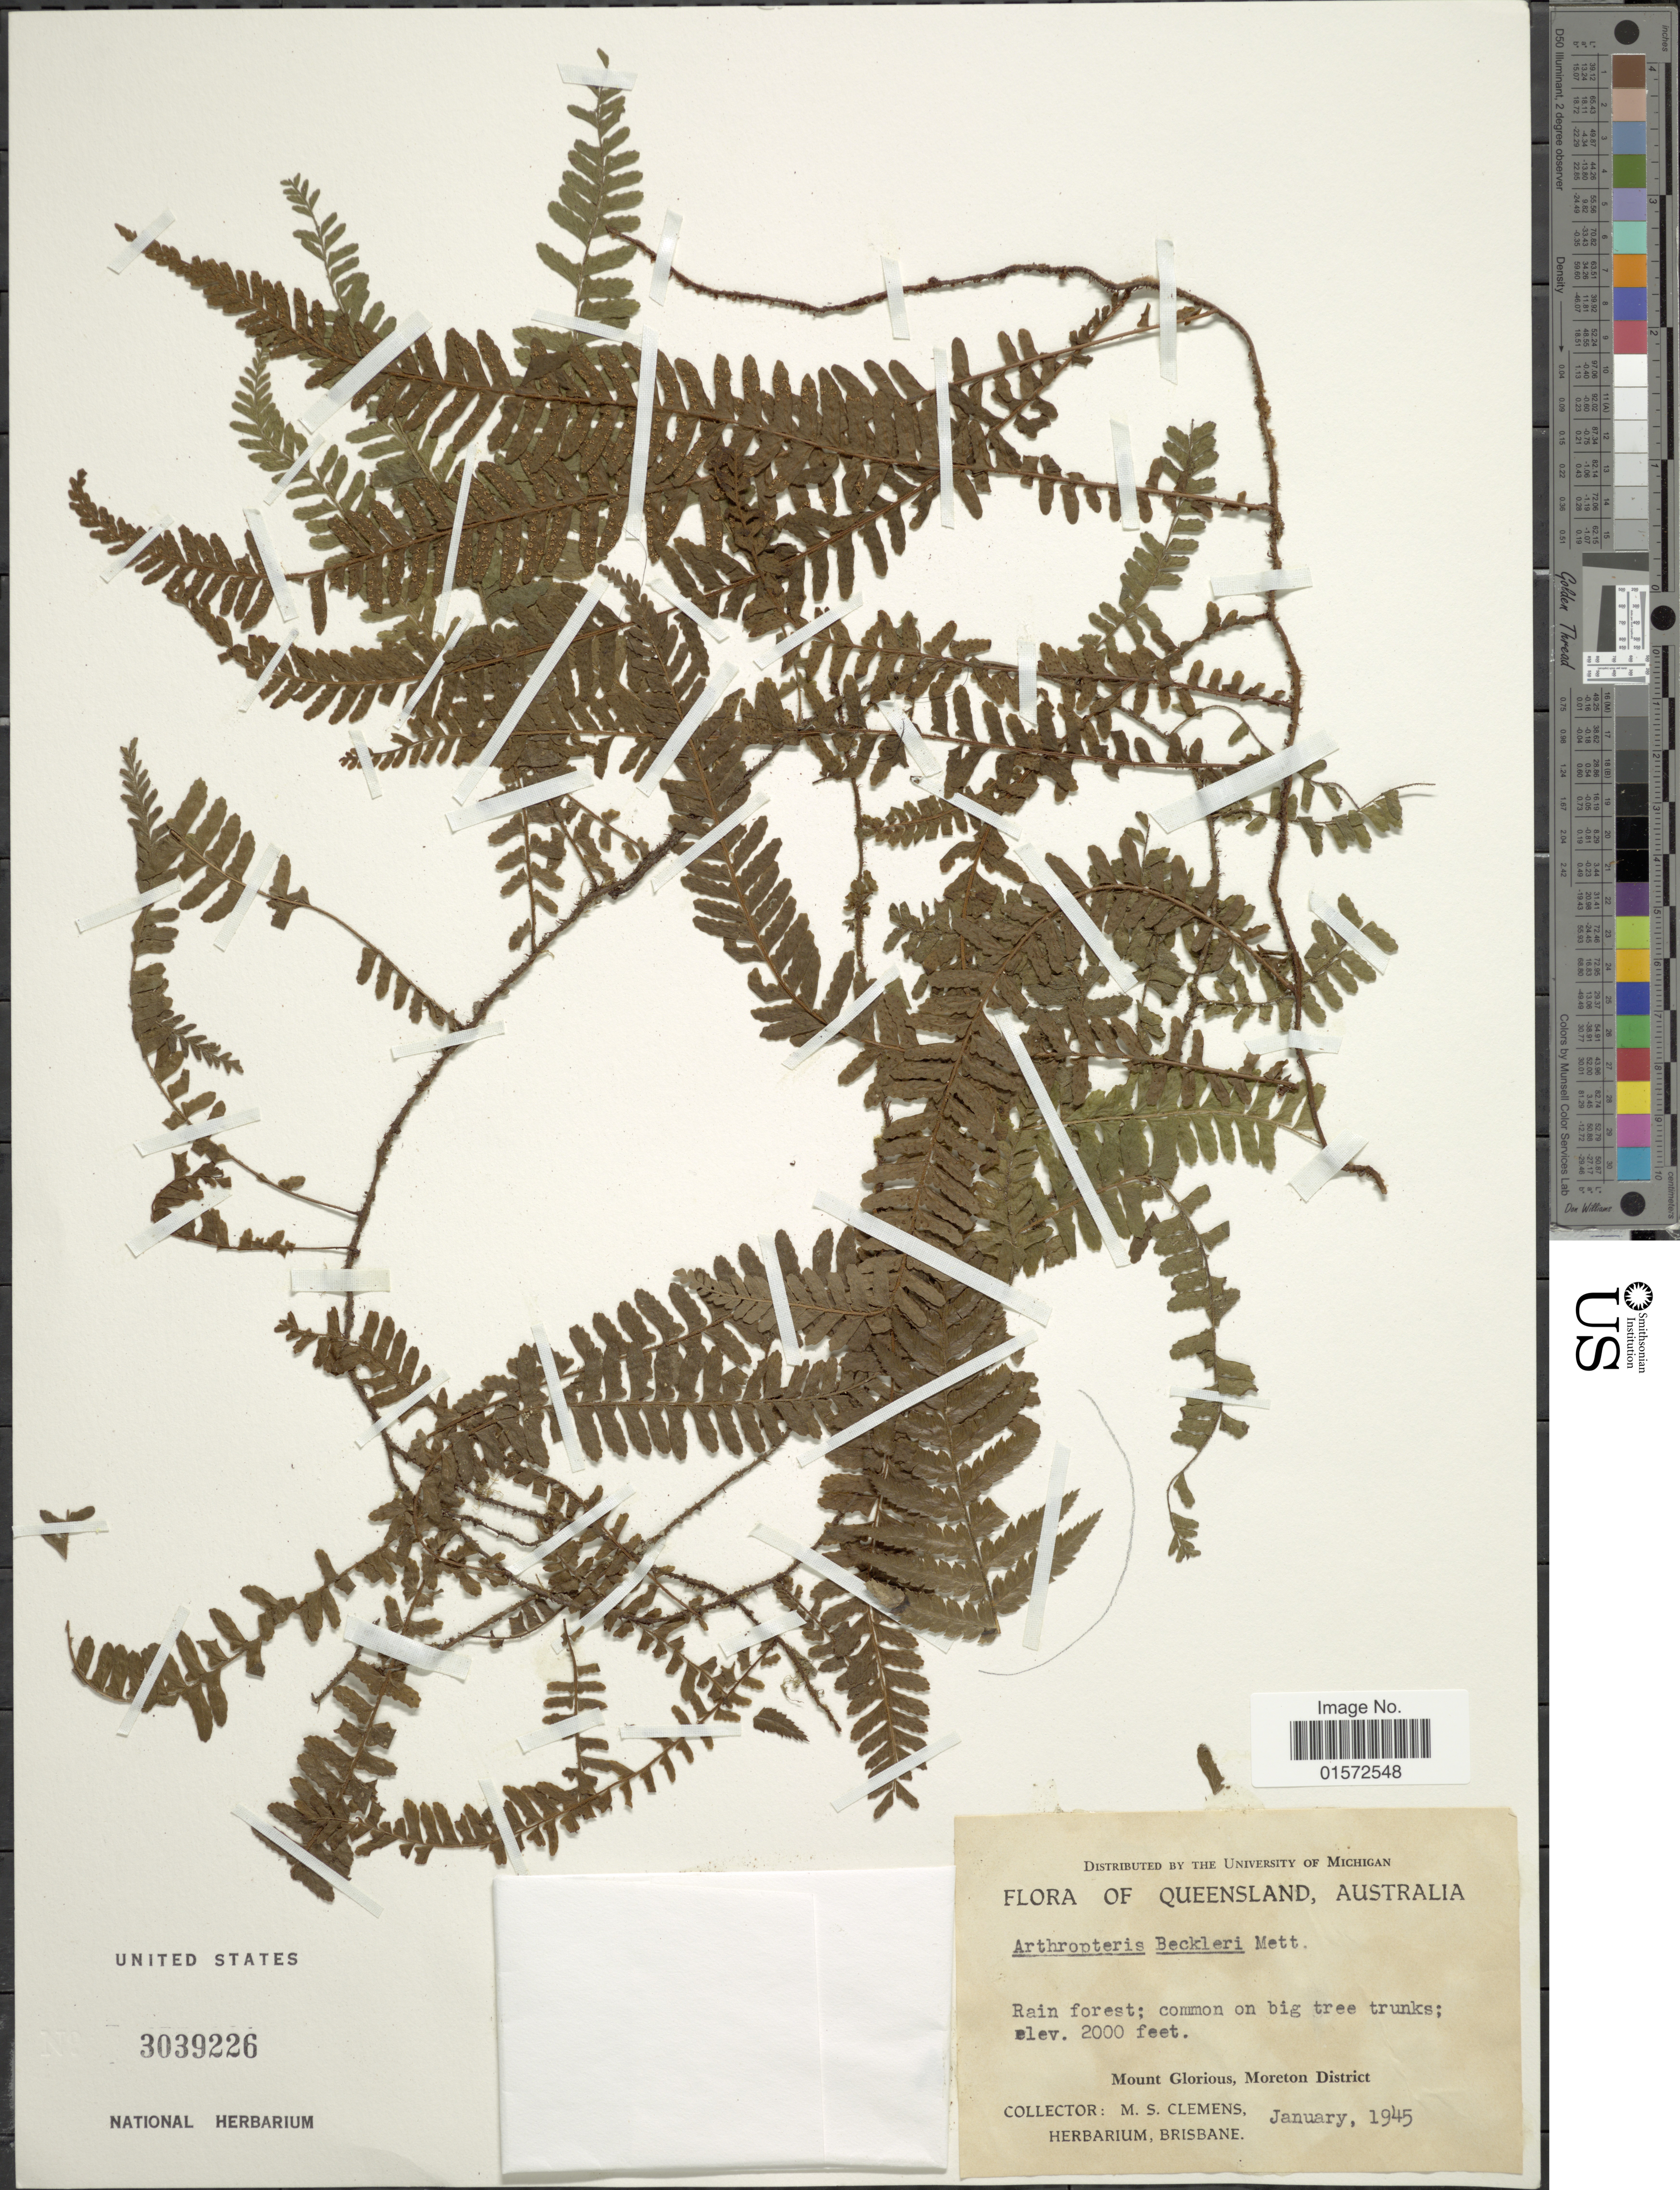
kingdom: Plantae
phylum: Tracheophyta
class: Polypodiopsida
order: Polypodiales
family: Tectariaceae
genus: Arthropteris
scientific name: Arthropteris beckleri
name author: (Hook.) Mett.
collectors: M. S. Clemens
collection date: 1945-01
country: Australia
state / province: Queensland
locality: Queensland, Mount Glorious,Moreton District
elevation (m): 610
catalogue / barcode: US 3039226